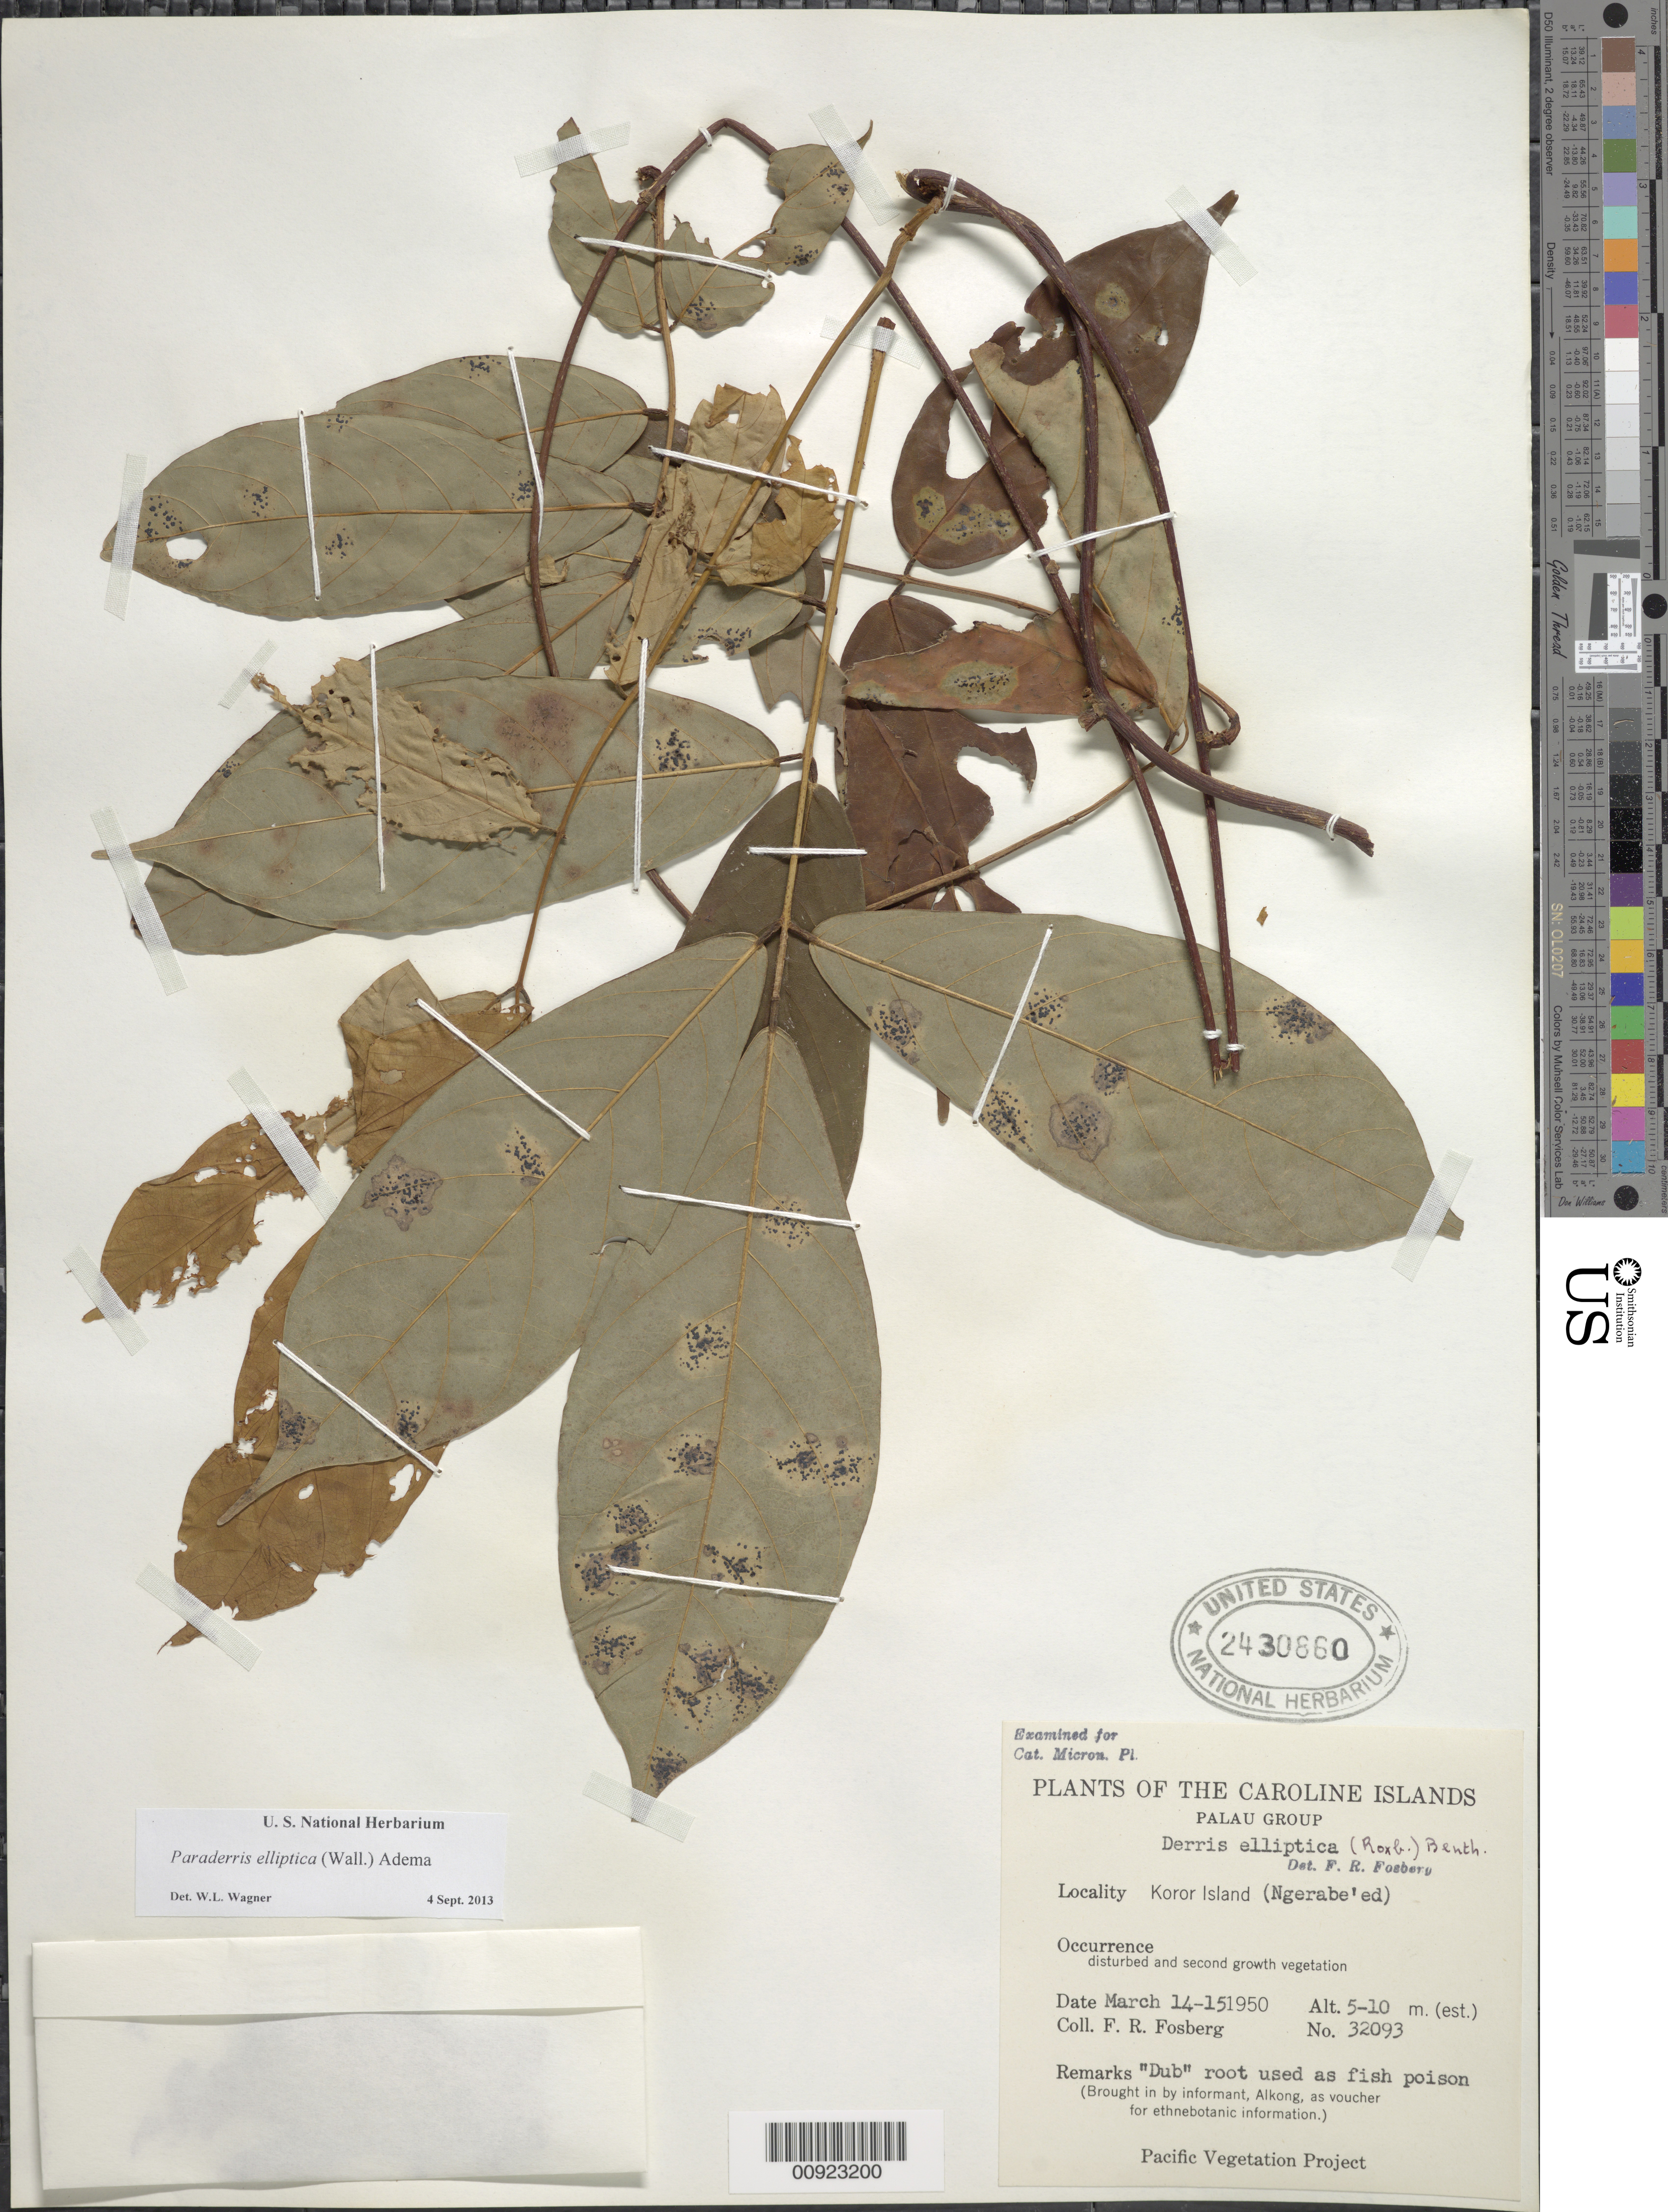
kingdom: Plantae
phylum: Tracheophyta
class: Magnoliopsida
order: Fabales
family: Fabaceae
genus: Derris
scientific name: Derris elliptica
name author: (Wall.) Benth.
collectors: F. R. Fosberg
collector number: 32093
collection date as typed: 14 Mar 1950 to 15 Mar 1950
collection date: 1950-03-14/1950-03-15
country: Palau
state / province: Koror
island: Oreor (Koror)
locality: Koror Island (Ngerabe'ed)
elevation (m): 5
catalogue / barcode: US 2430860